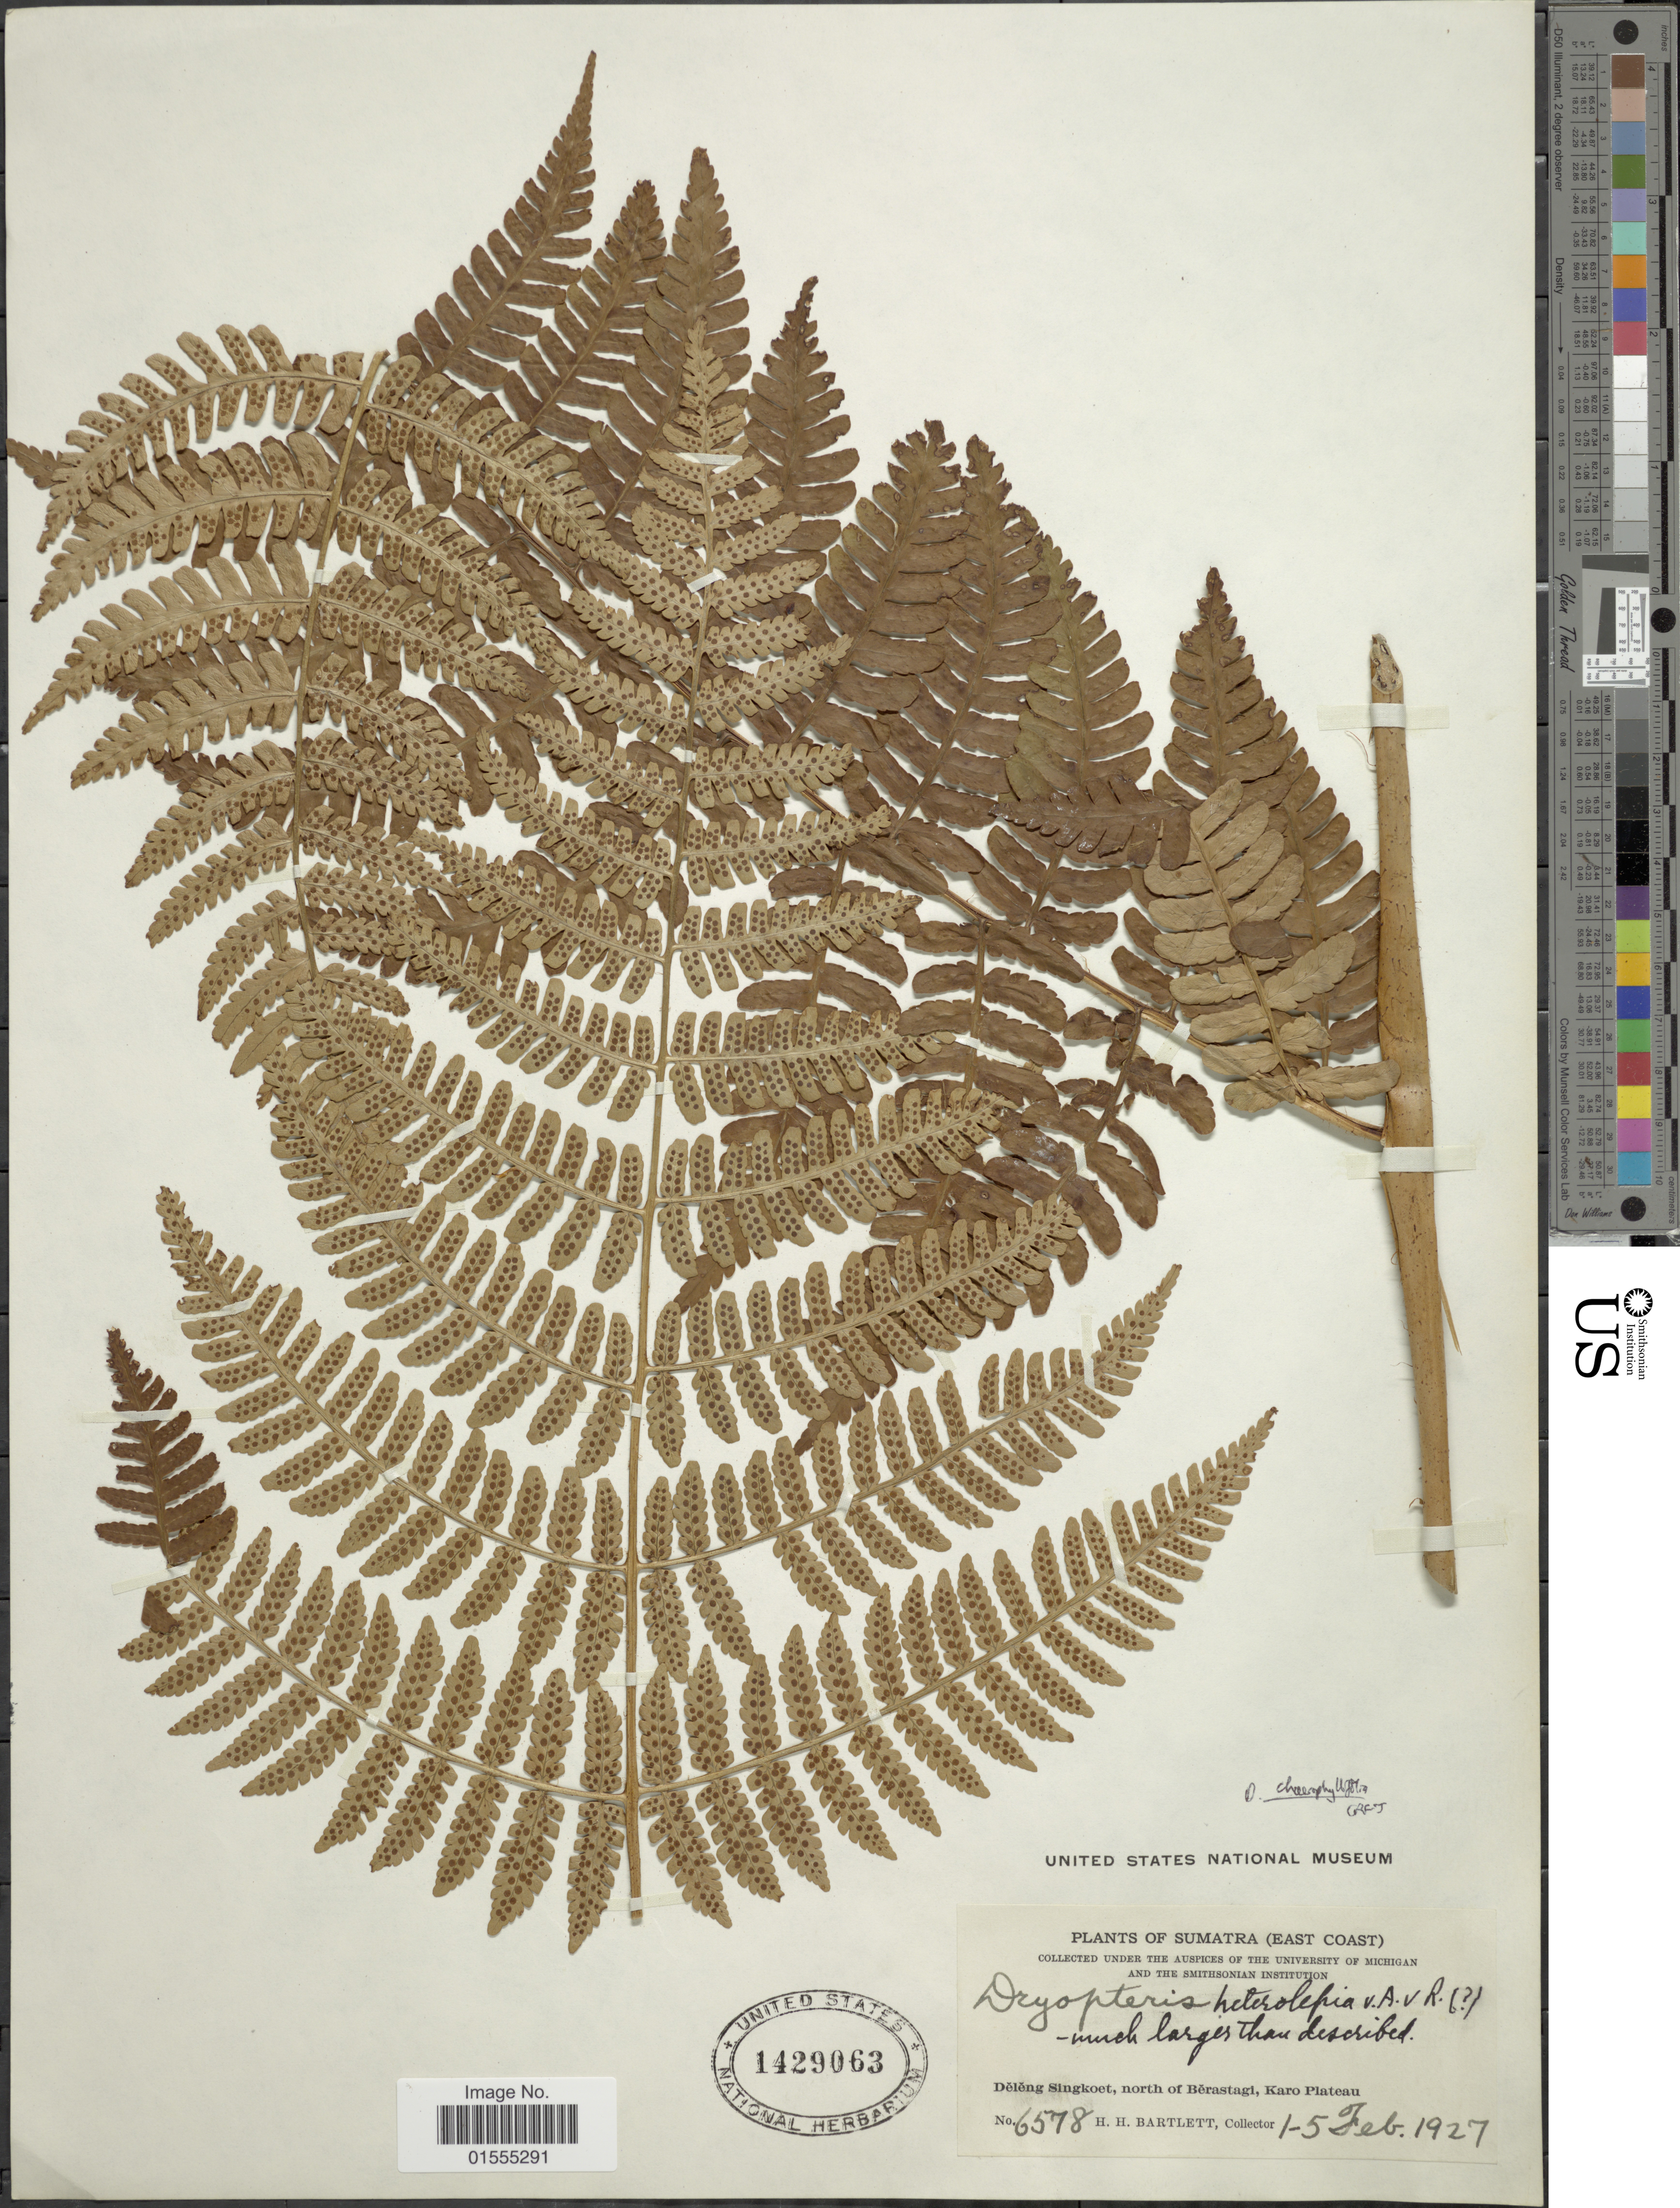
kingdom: Plantae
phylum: Tracheophyta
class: Polypodiopsida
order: Polypodiales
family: Dryopteridaceae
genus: Dryopteris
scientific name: Dryopteris heterolepia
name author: Alderw.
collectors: H. H. Bartlett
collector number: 6578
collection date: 1927-02-01/1927-02-05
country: Indonesia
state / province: Sumatra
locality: (East Coast), Dêlêng Singkoet, north of bBêrastagi, Karo Plateau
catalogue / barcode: US 1429063